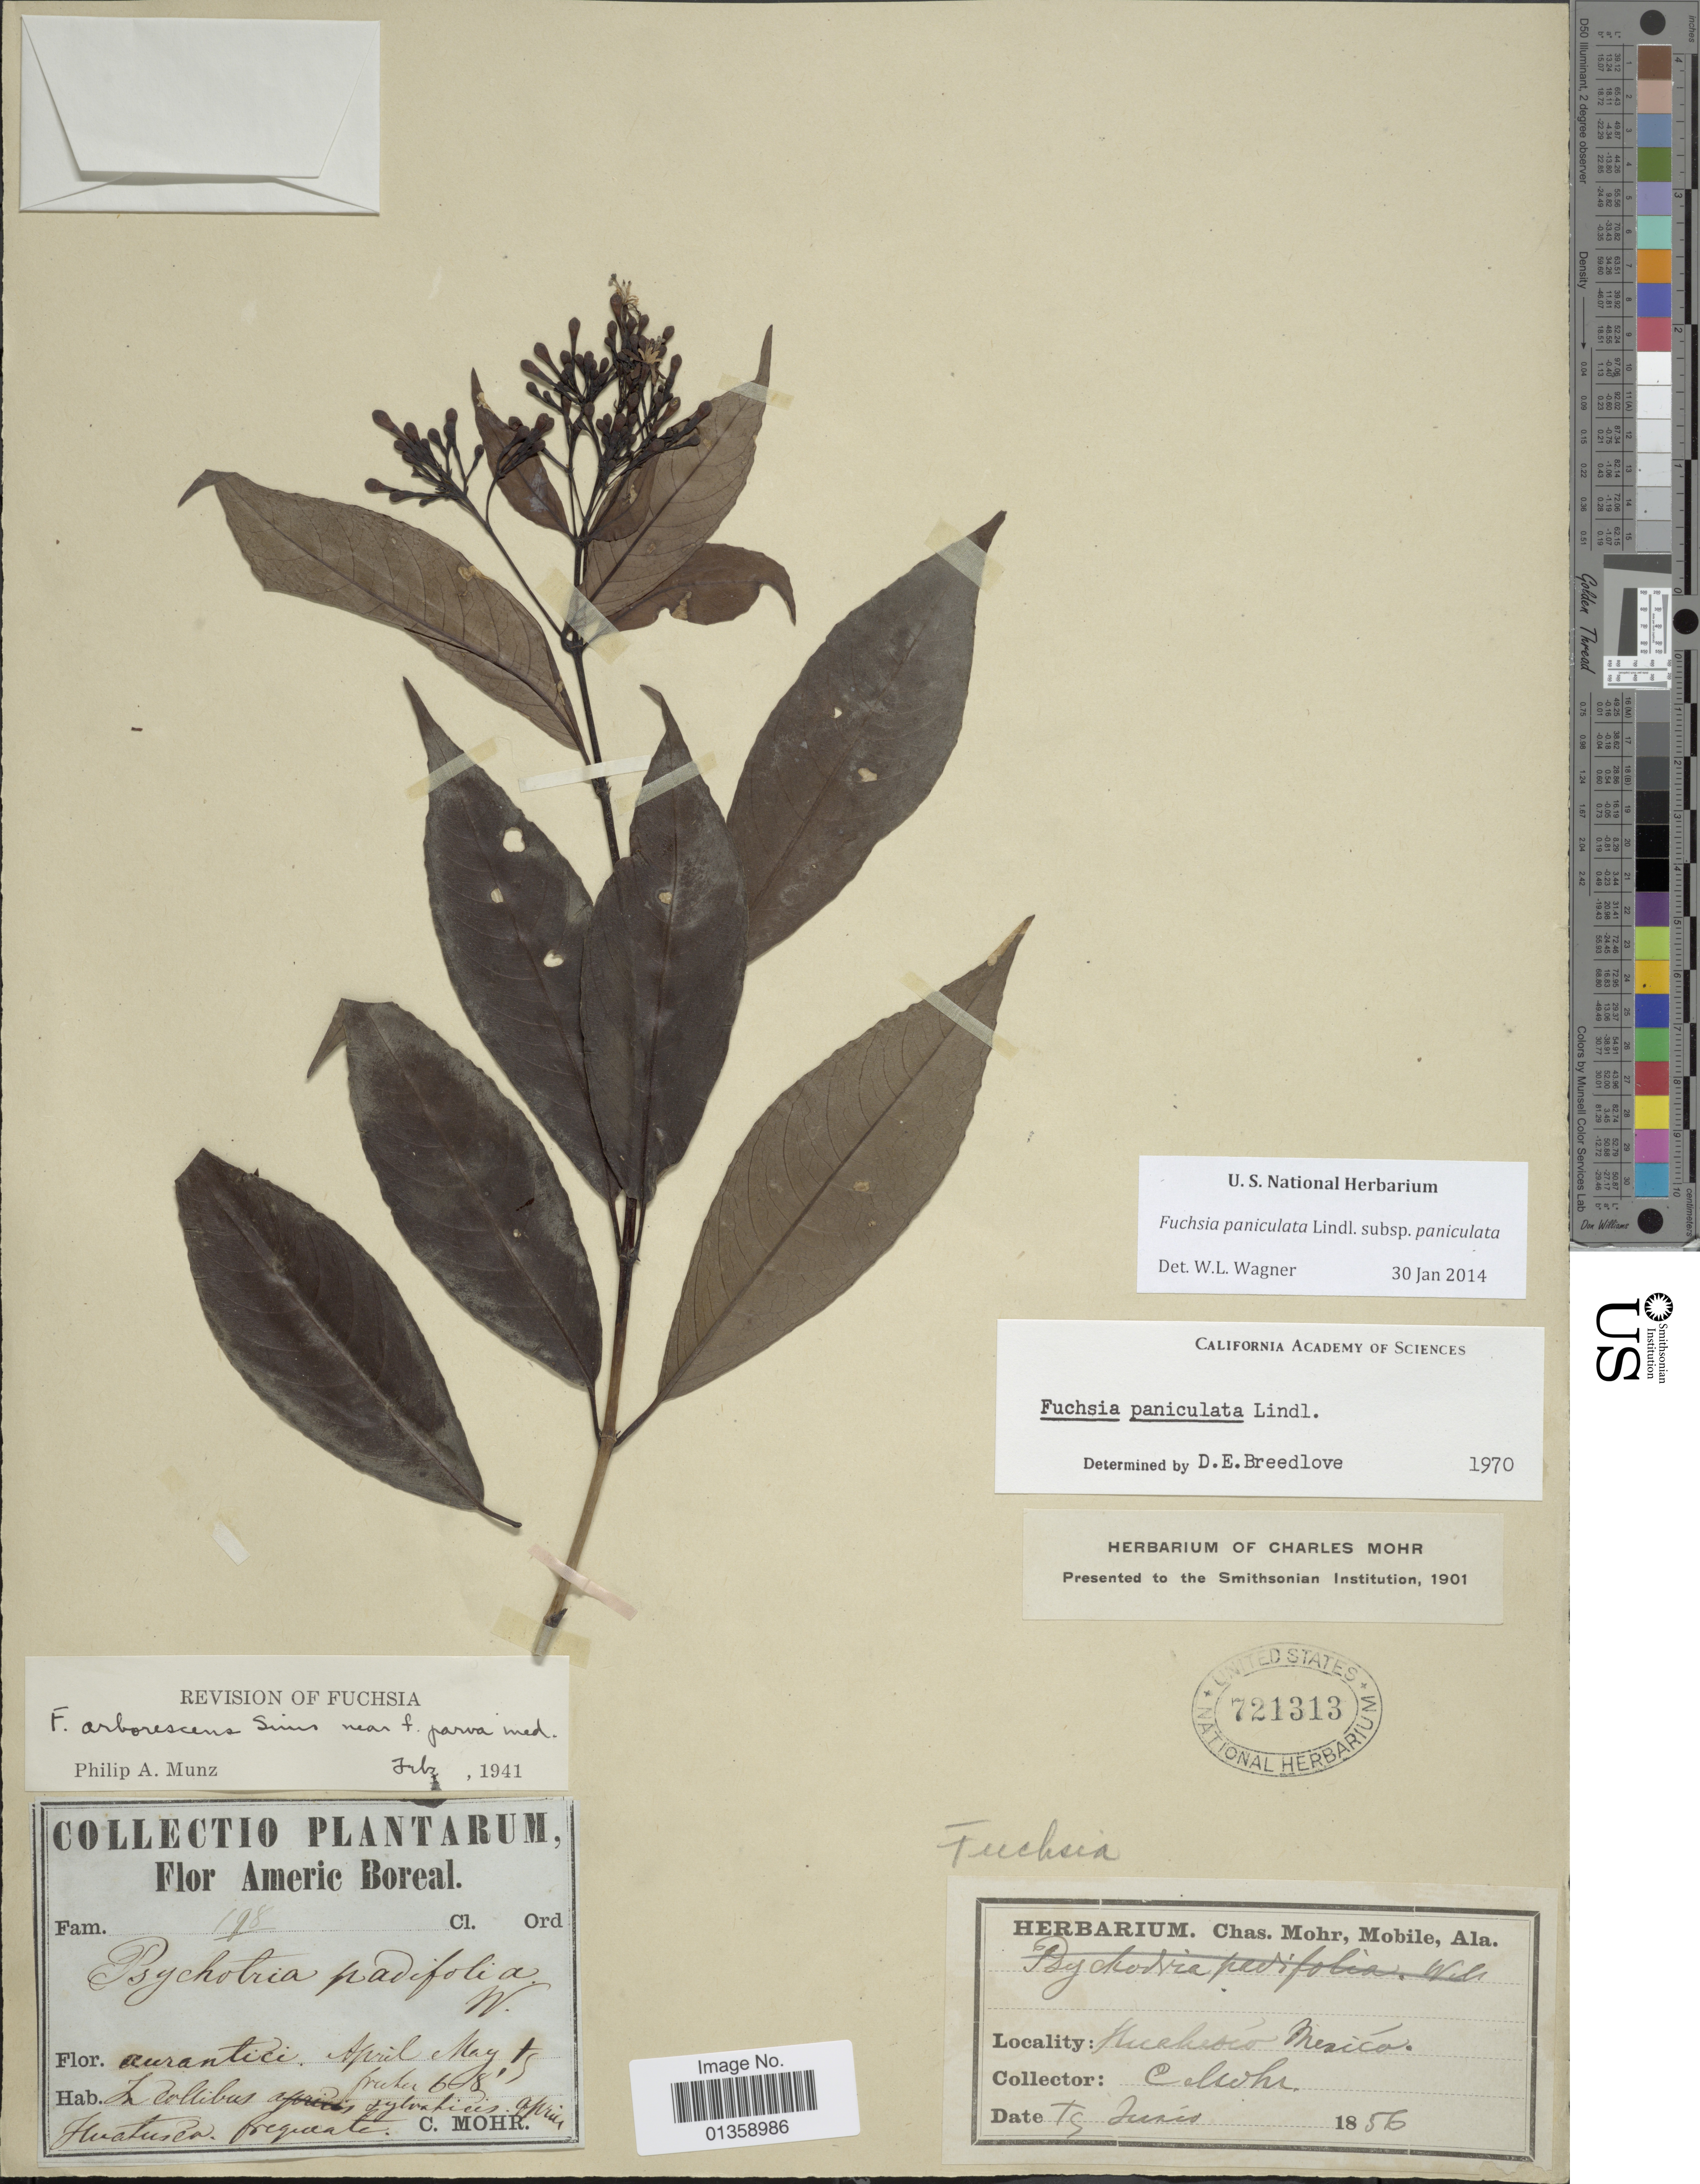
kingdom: Plantae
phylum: Tracheophyta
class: Magnoliopsida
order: Myrtales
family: Onagraceae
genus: Fuchsia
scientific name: Fuchsia paniculata subsp. paniculata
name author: Lindl.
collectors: C. T. Mohr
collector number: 198*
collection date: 1856-06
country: Mexico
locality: Huatusco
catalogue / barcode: US 721313